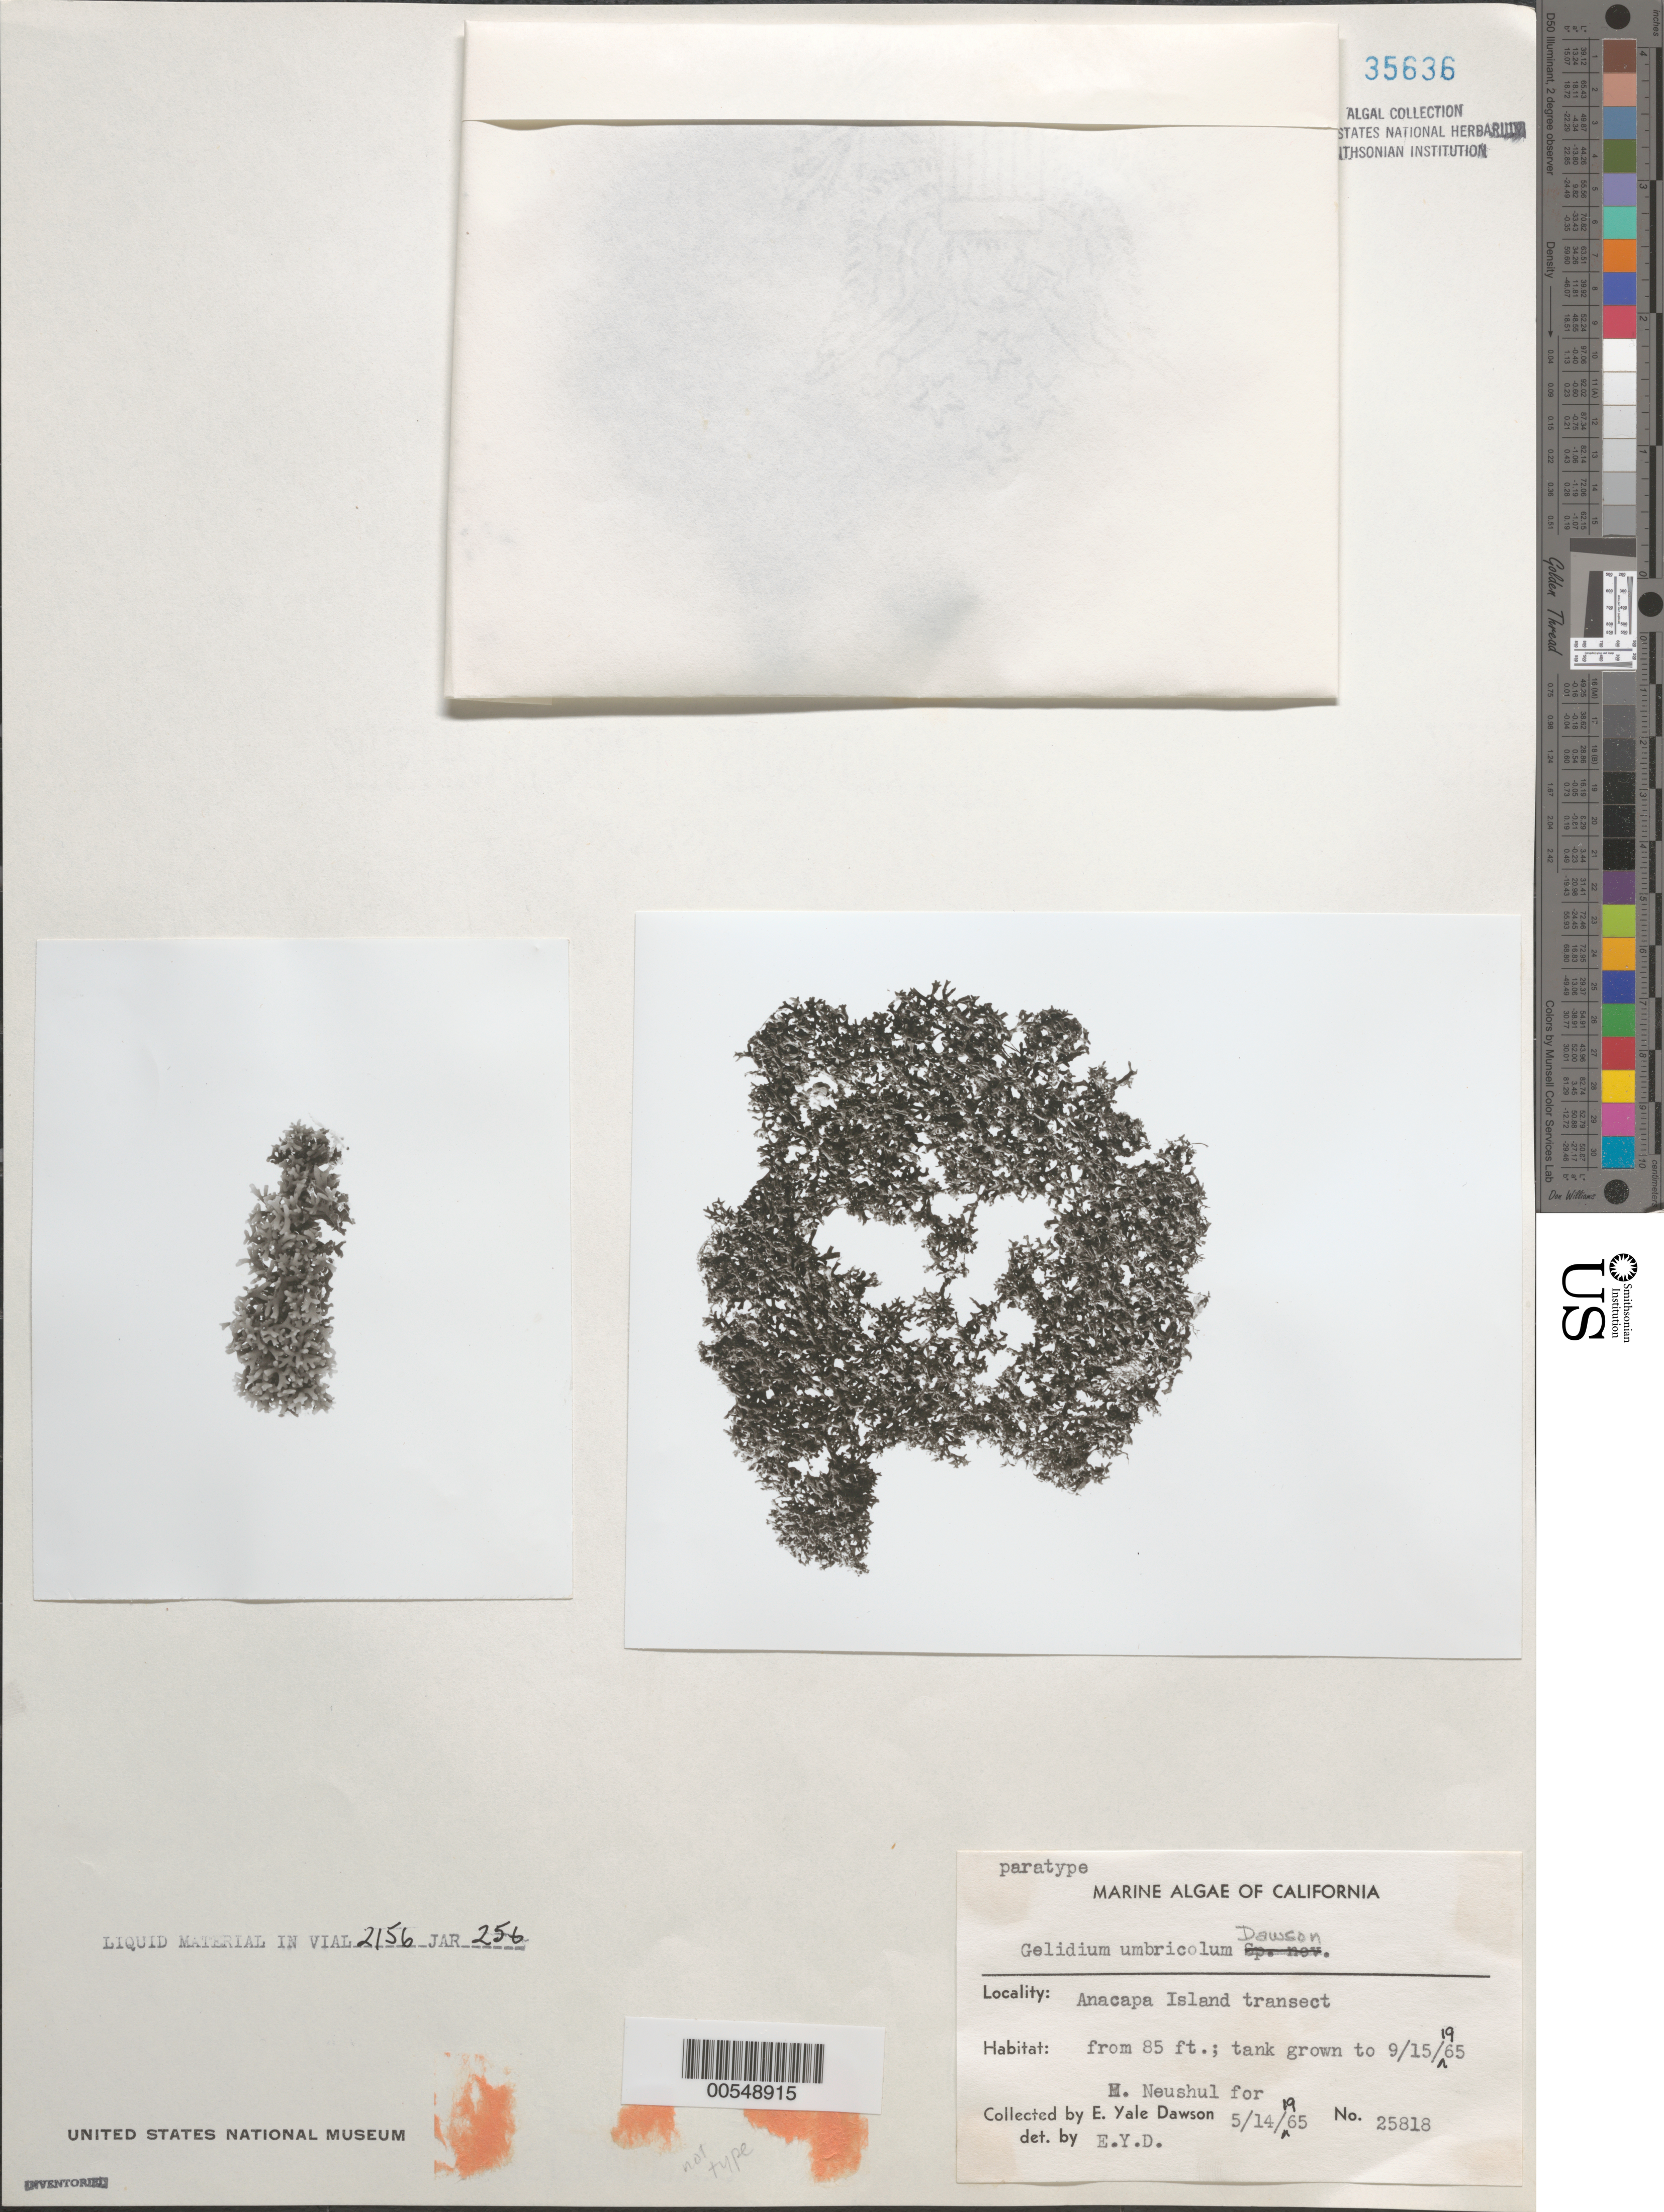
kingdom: Plantae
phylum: Rhodophyta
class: Florideophyceae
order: Gelidiales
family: Gelidiaceae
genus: Gelidium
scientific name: Gelidium umbricolum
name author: E.Y. Dawson & Neushul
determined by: Dawson, E. Y.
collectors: M. Neushul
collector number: EYD 25818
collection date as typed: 14 May 1965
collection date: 1965-05-14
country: United States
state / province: California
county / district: Ventura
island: Anacapa Island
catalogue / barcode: US 35636